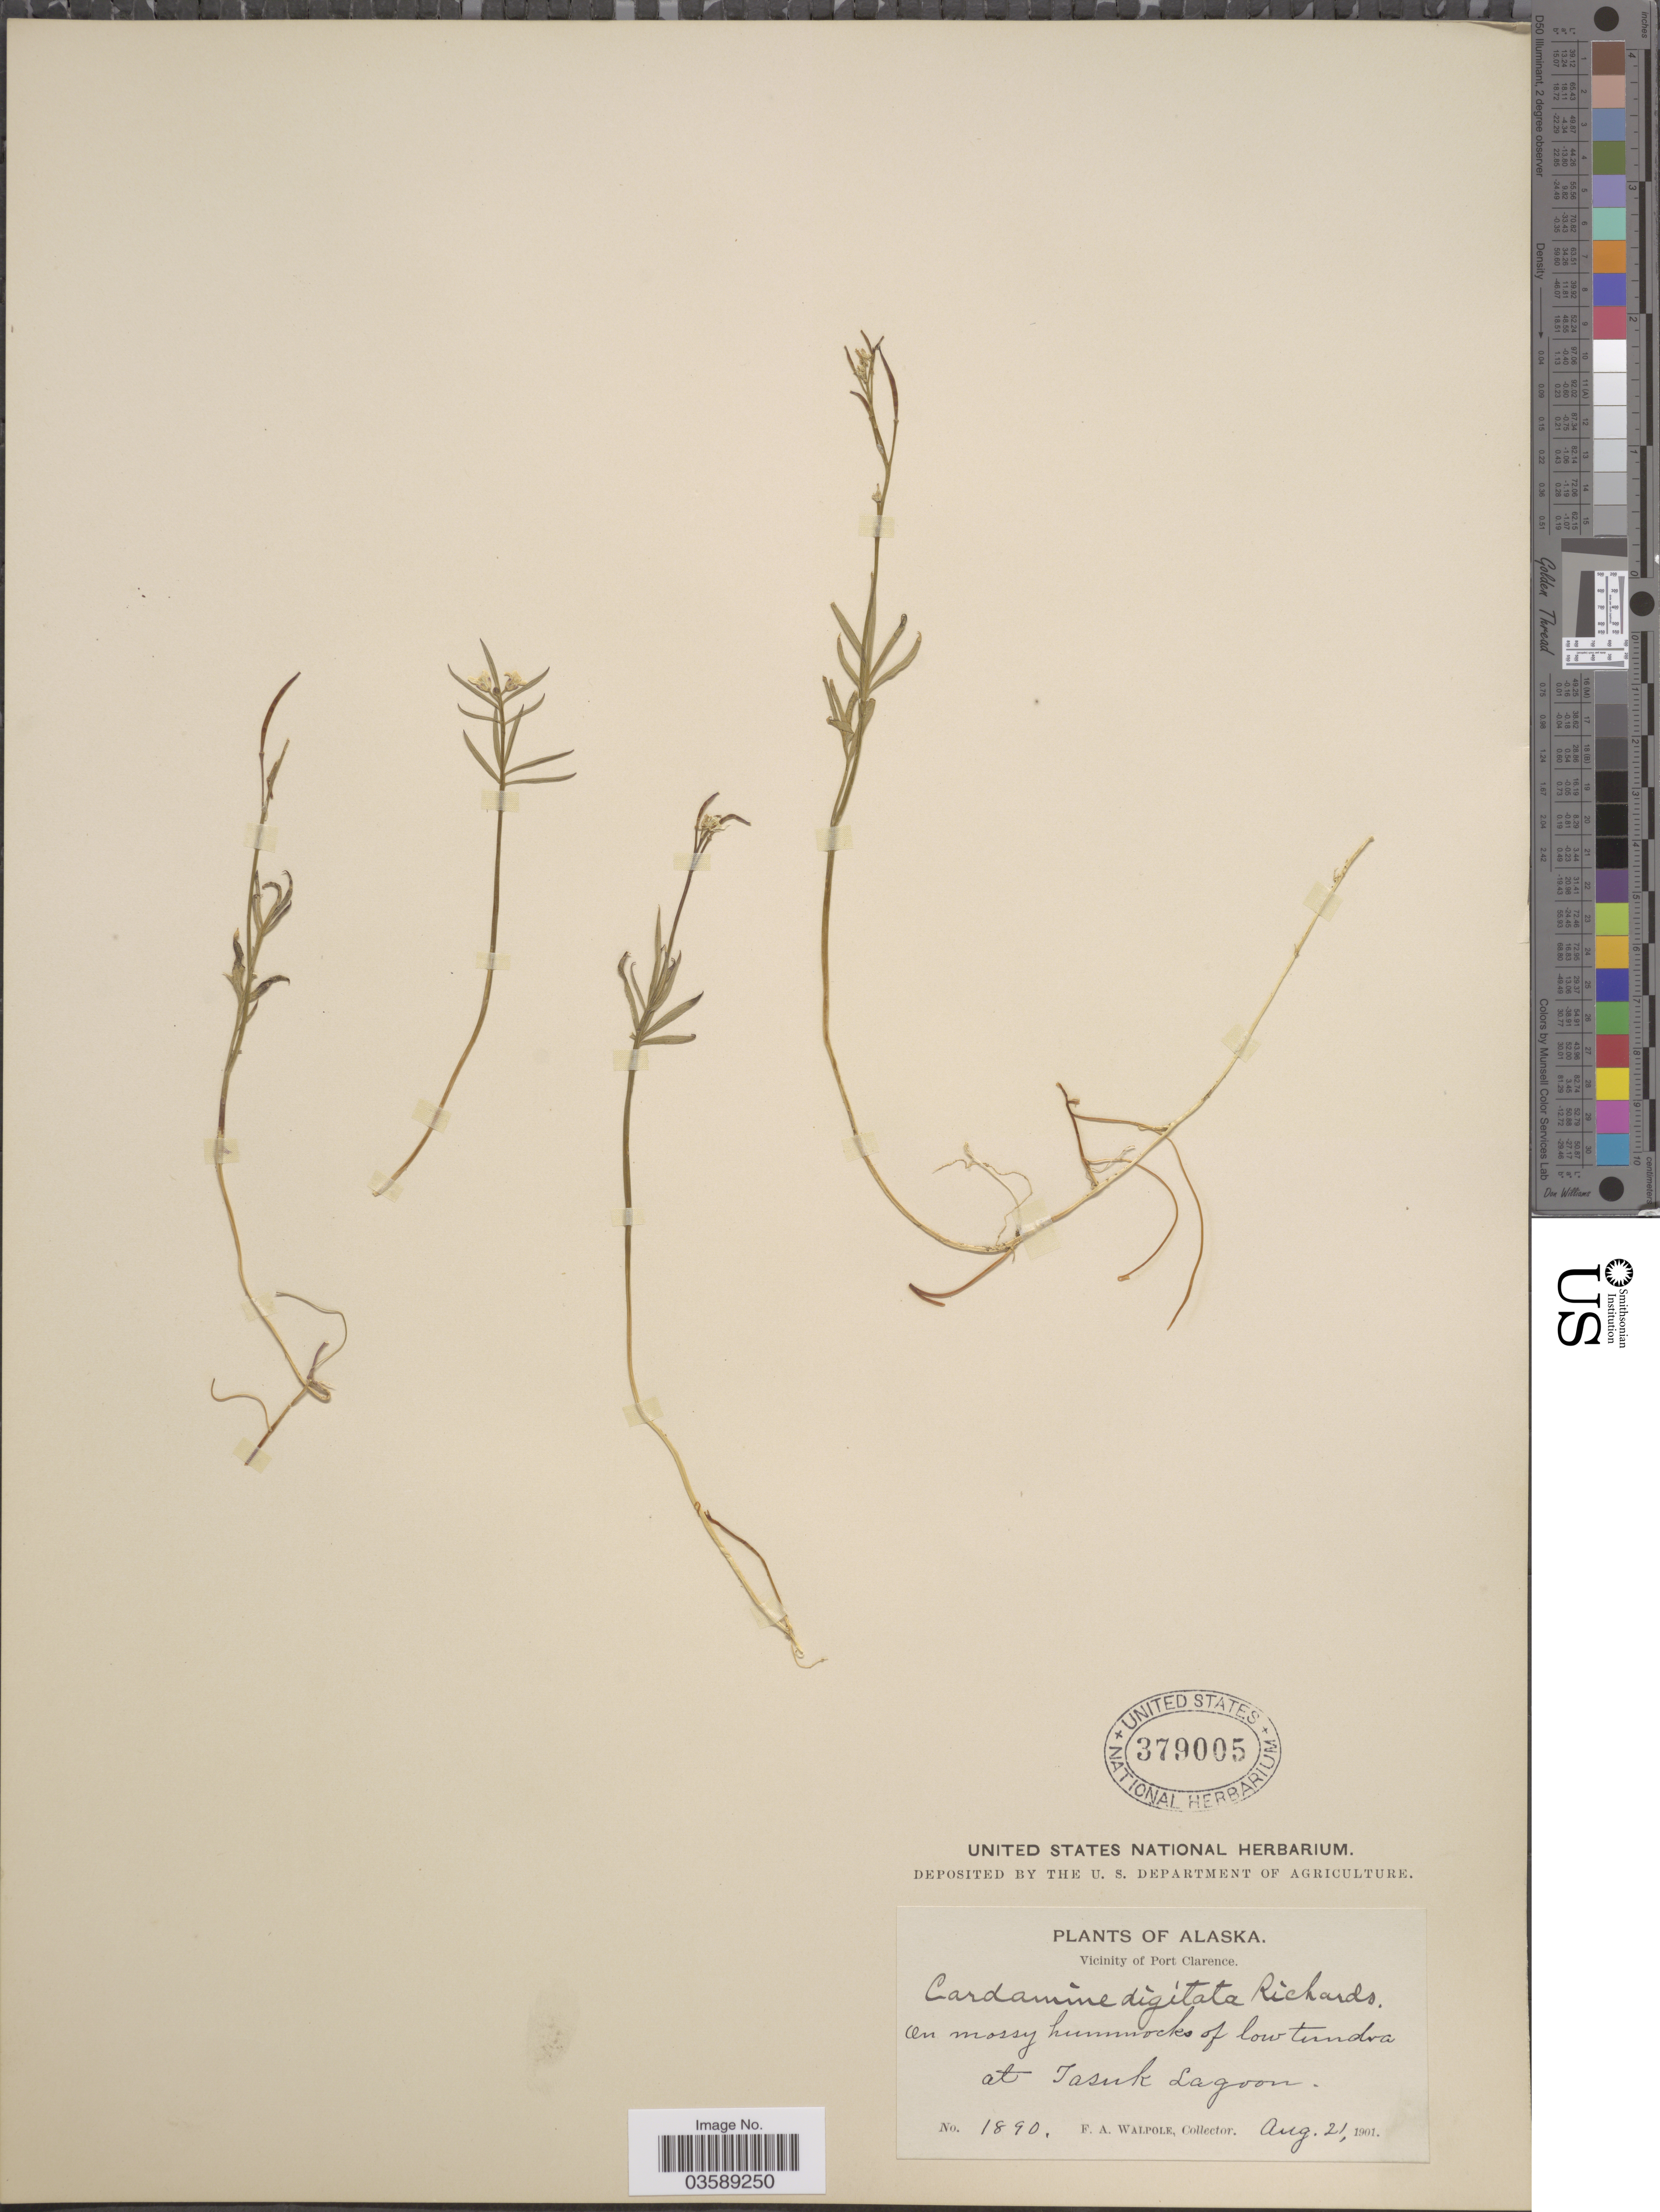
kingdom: Plantae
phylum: Tracheophyta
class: Magnoliopsida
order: Brassicales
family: Brassicaceae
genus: Cardamine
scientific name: Cardamine digitata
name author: Richardson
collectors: F. Walpole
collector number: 1890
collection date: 1901-08-21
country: United States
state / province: Alaska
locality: Vicinity of Port Clarence. On mossy hummocks of low tundra at Tasuk Lagoon.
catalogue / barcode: US 379005